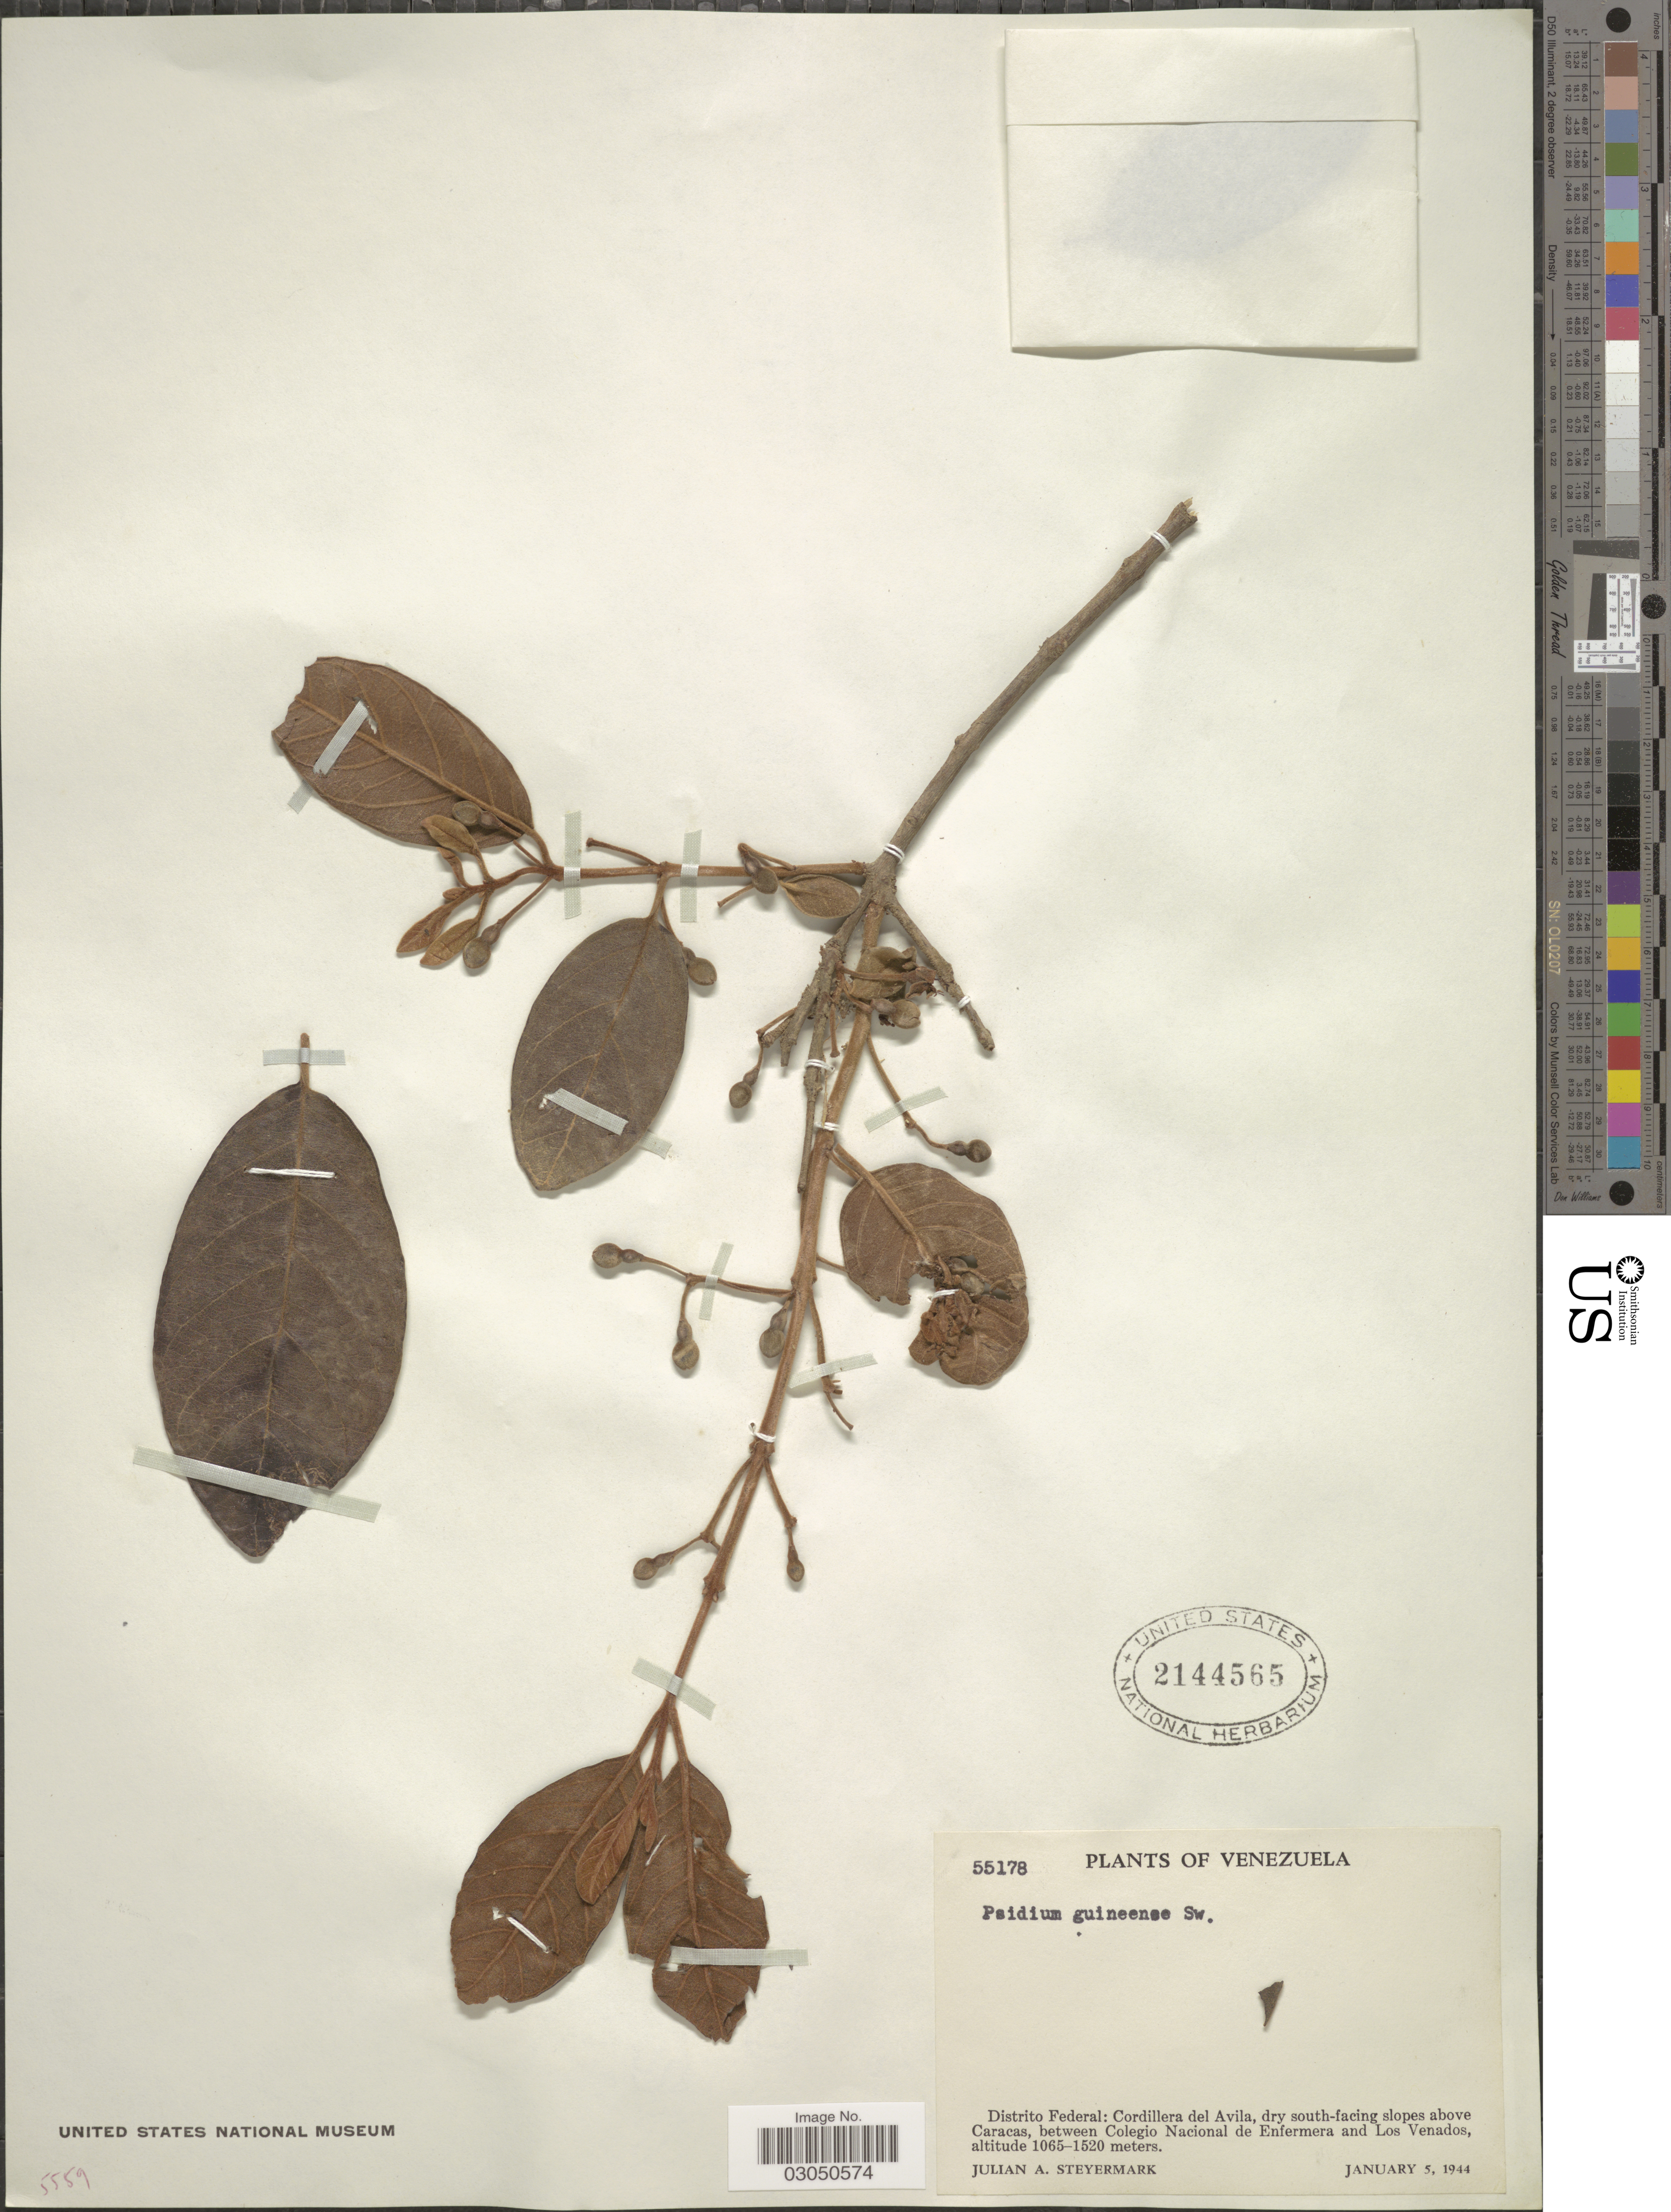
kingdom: Plantae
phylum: Tracheophyta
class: Magnoliopsida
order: Myrtales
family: Myrtaceae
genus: Psidium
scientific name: Psidium guineense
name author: Sw.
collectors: J. Steyermark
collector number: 55178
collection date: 1944-01-05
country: Venezuela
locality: Distrito Federal: Cordillera del Avila, dry south-facing slopes above Caracas, between Colegio Nacional de Enfermera and Los Venados.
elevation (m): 1065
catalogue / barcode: US 2144565